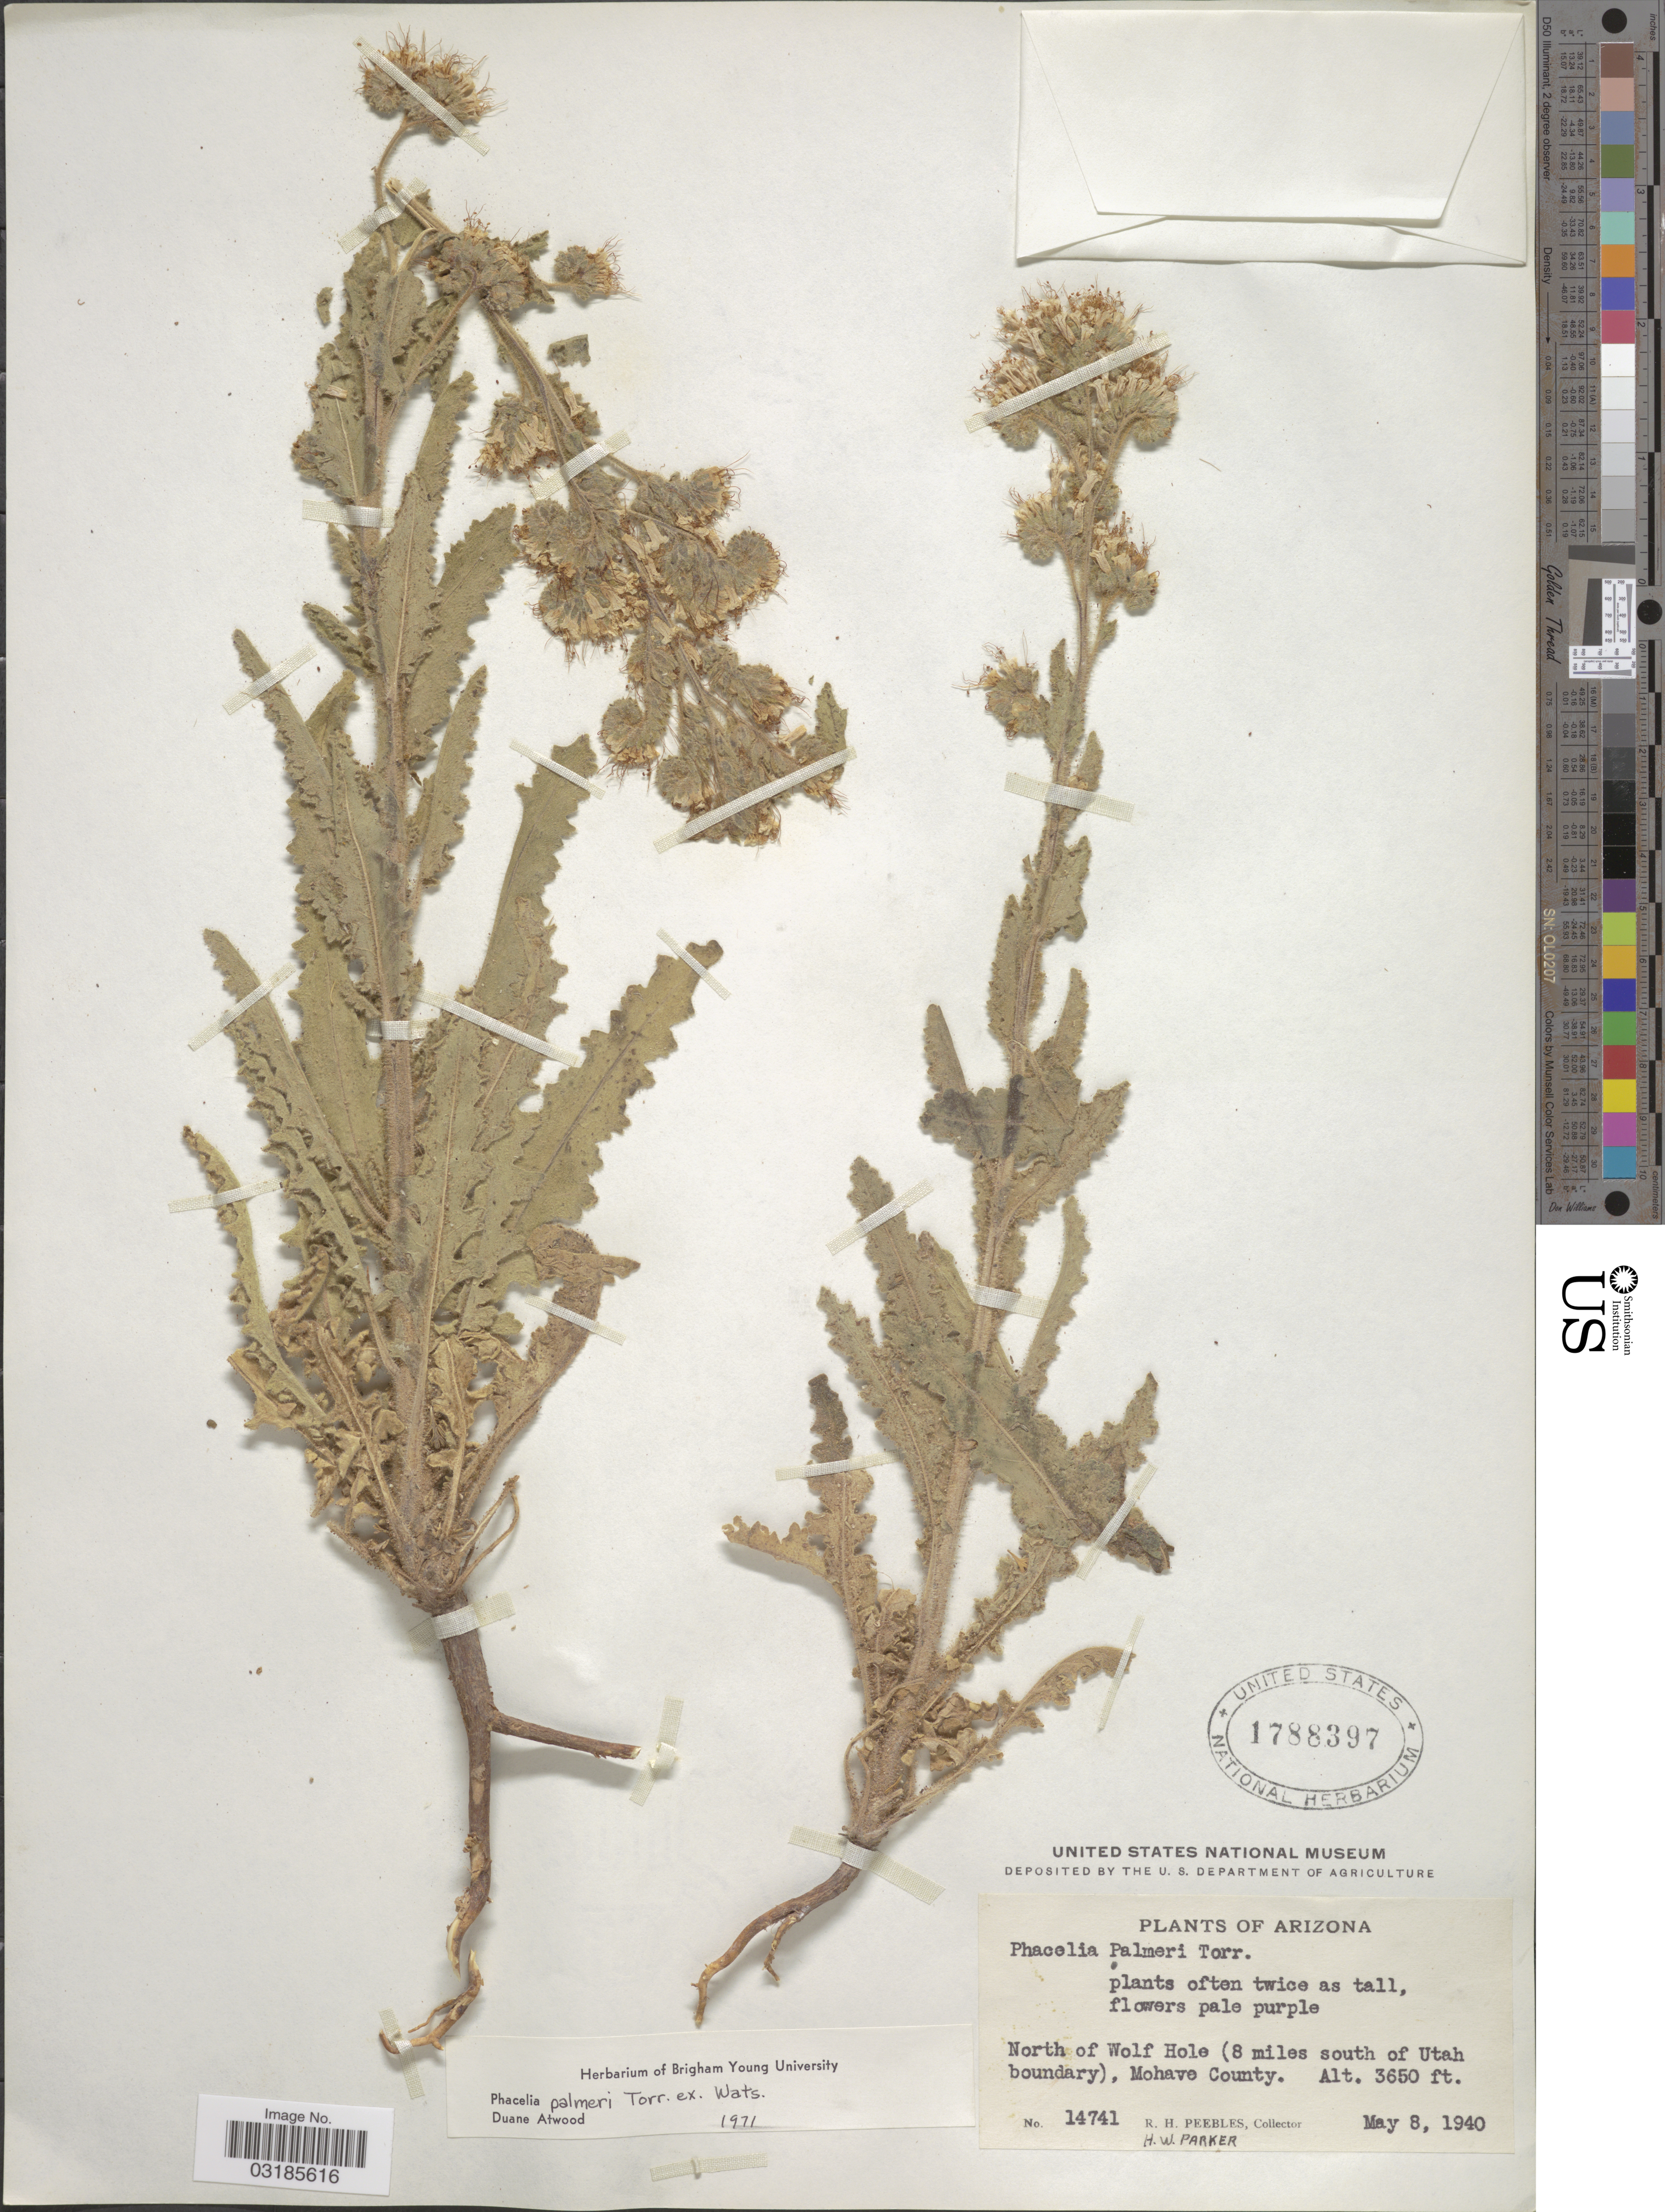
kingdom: Plantae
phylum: Tracheophyta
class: Magnoliopsida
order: Boraginales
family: Hydrophyllaceae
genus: Phacelia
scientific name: Phacelia palmeri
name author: Torr. ex S. Watson in C. King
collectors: R. H. Peebles & H. W. Parker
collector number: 14741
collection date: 1940-05-08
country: United States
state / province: Arizona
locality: North of Wolf Hole (8 miles south of Utah boundary), Mohave County.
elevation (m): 1113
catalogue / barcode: US 1788397